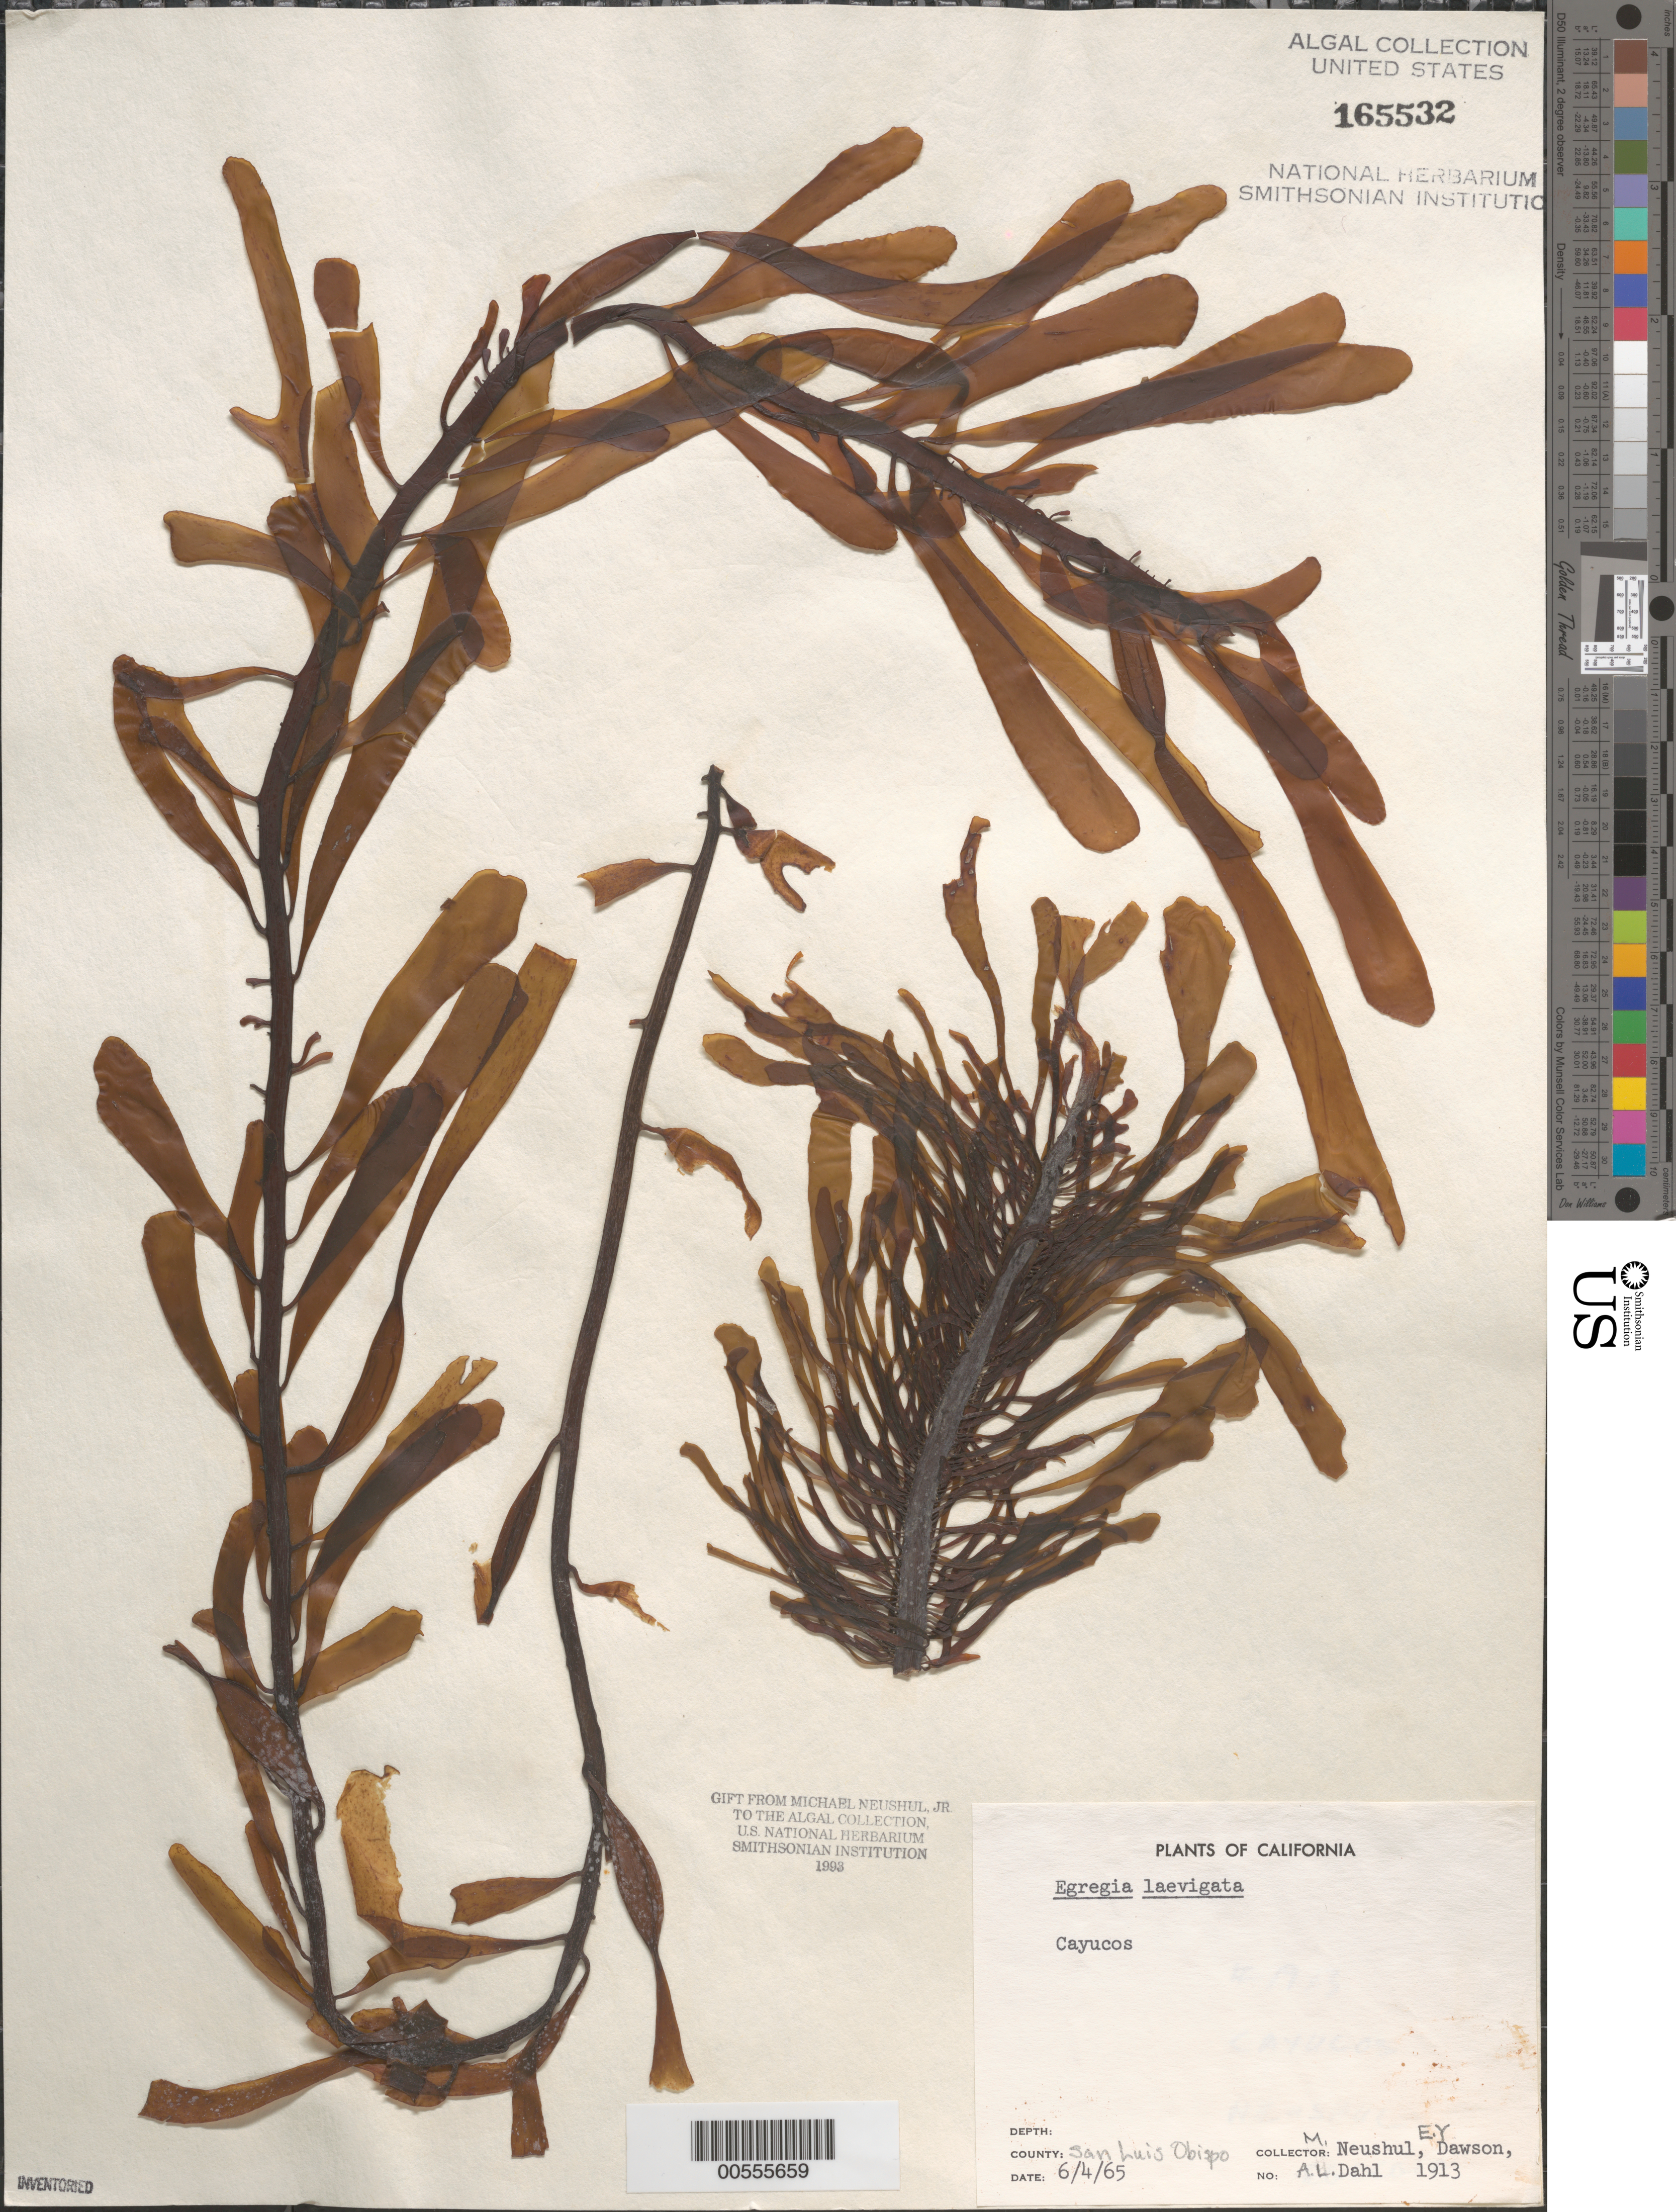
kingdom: Chromista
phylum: Ochrophyta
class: Phaeophyceae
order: Laminariales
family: Lessoniaceae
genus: Egregia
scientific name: Egregia menziesii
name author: (Turner) Aresch.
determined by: Algae name updating Project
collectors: M. Neushul, E. Y. Dawson & A. Dahl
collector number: Neushul 1913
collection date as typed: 04 Jun 1965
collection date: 1965-06-04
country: United States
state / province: California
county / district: San Luis Obispo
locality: Cayucos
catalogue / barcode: US 165532